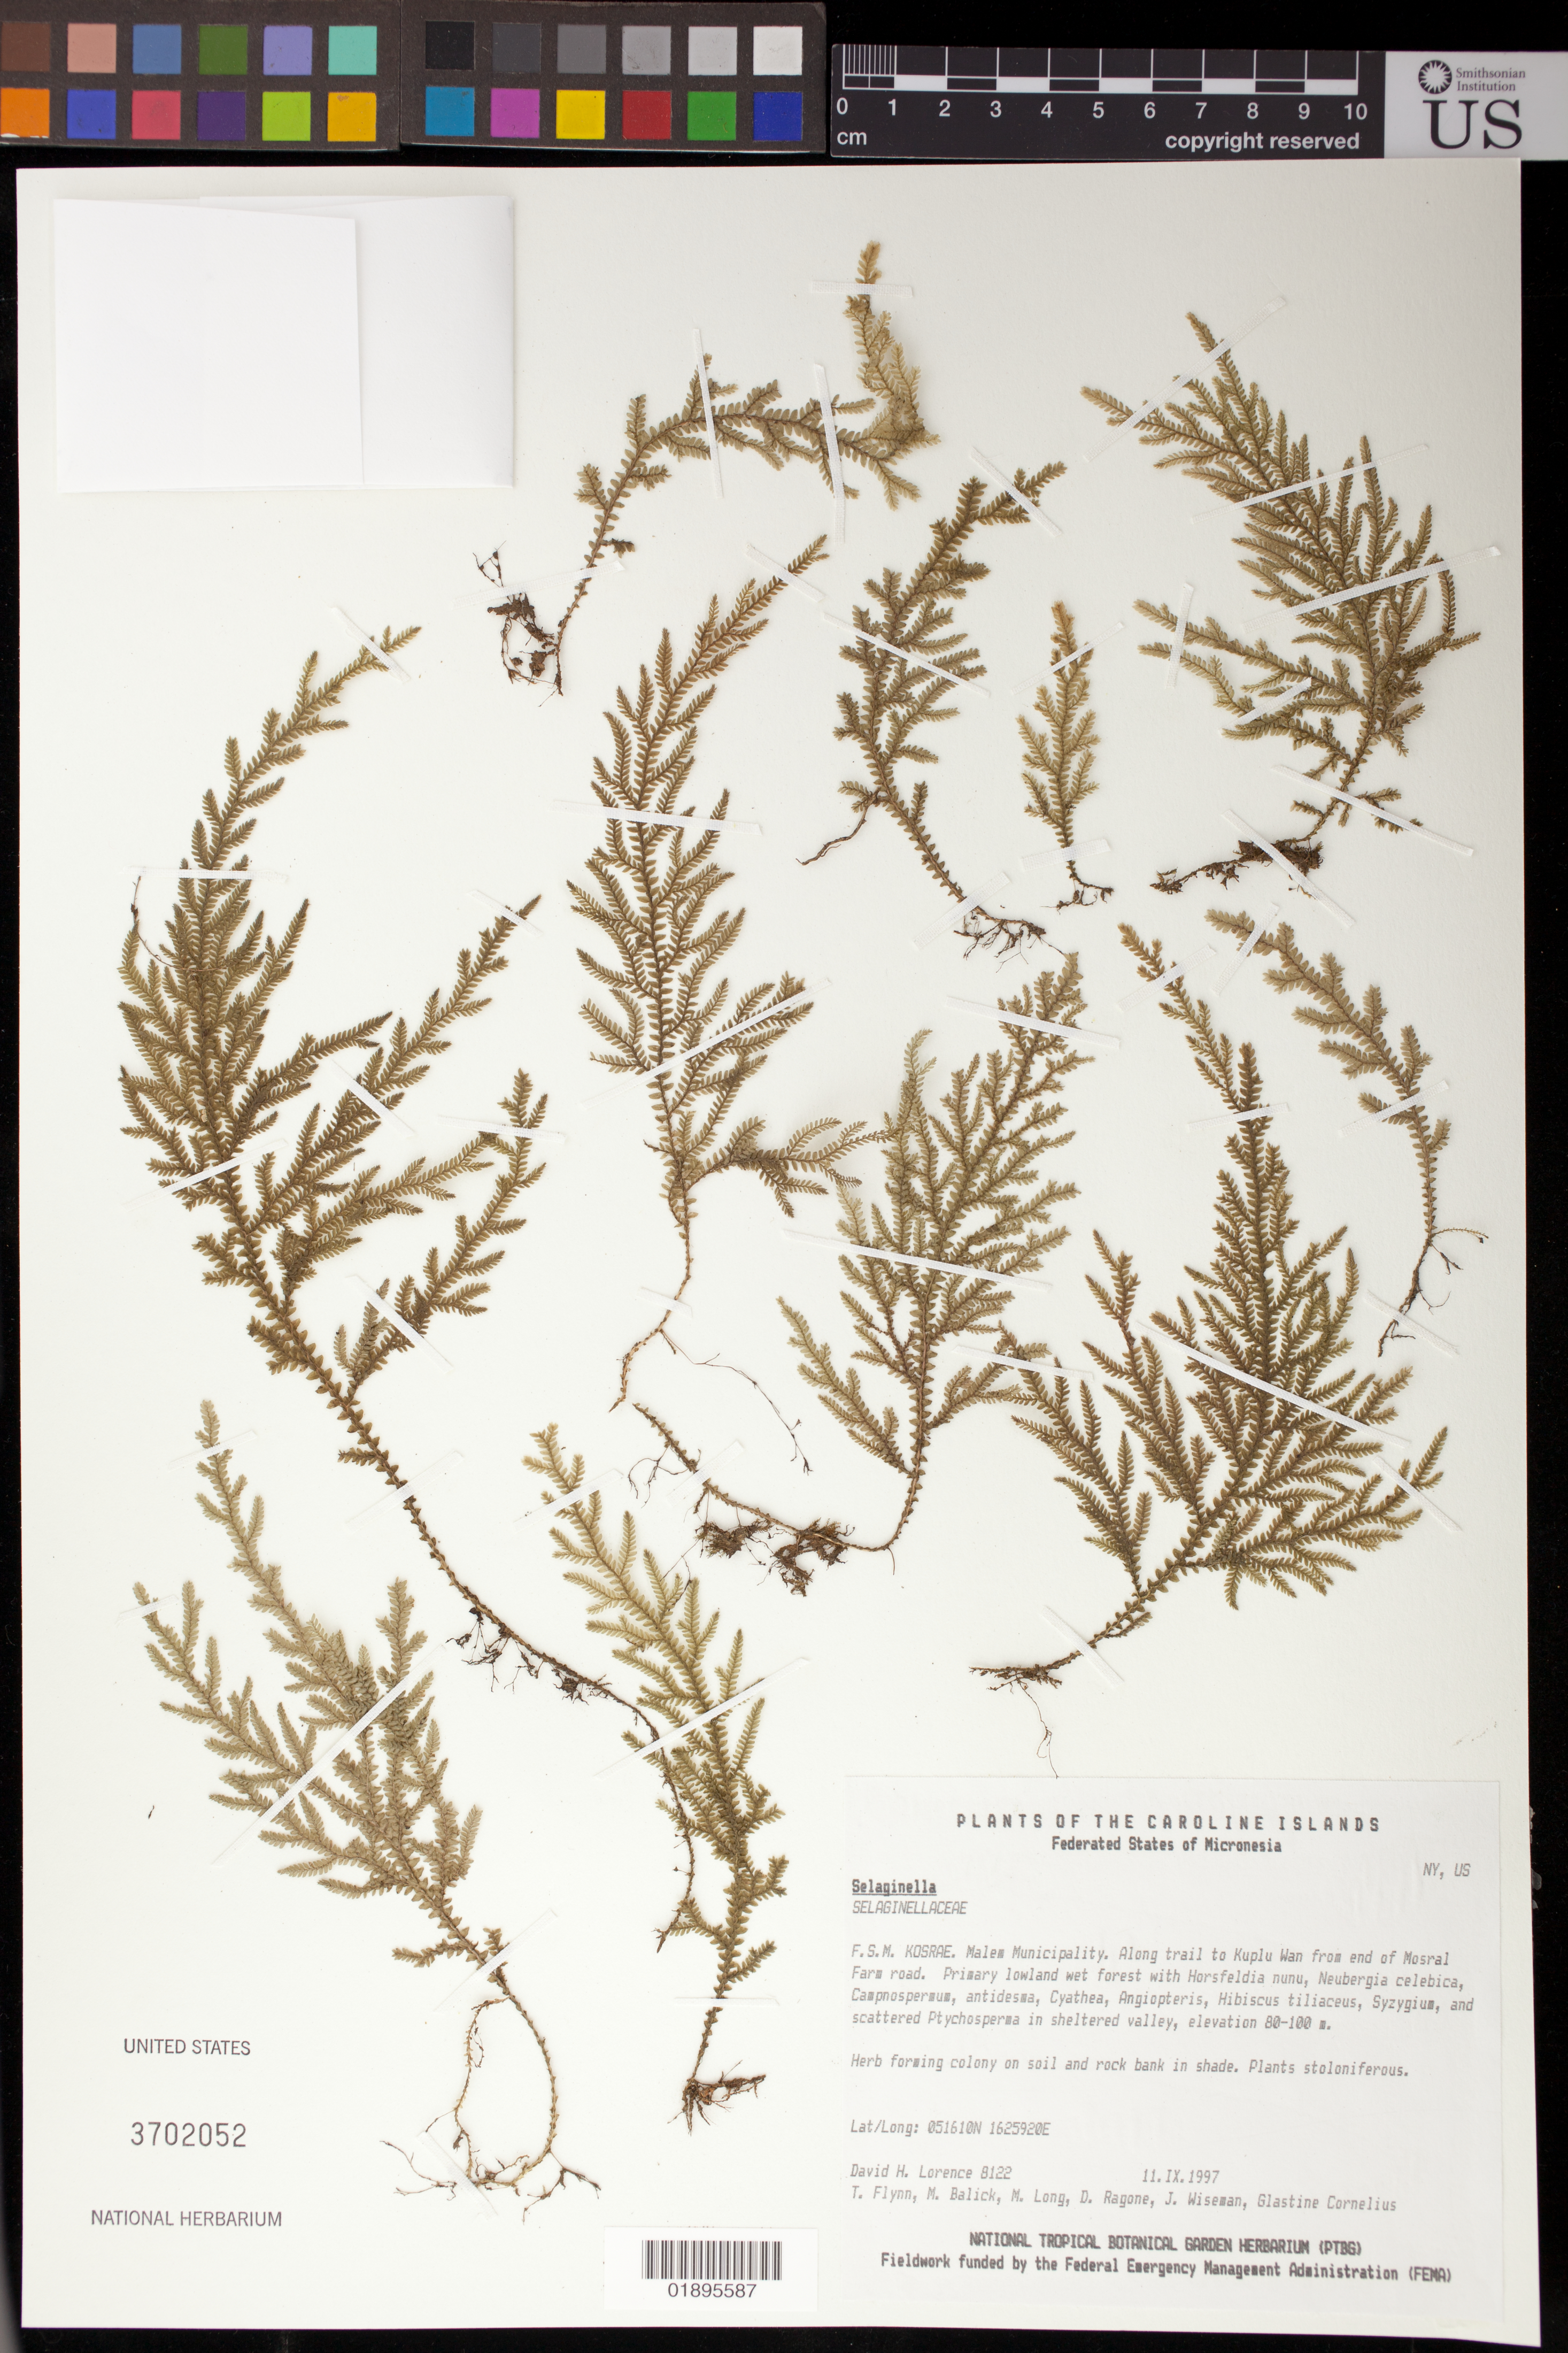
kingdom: Plantae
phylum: Tracheophyta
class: Lycopodiopsida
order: Selaginellales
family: Selaginellaceae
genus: Selaginella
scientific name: Selaginella kusaiensis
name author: Hosok.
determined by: Smith, A. C.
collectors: D. Lorence, T. W. Flynn, M. Balick, M. Long, D. Ragone, J. Wiseman & G. Cornelius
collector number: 8122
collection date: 1997-04-11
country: Micronesia, Federated States of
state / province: Kosrae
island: Kosrae [Kusaie]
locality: Malem municipality, Along trail to Kuplu Wan from end of Mosral Farm road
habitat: primary lowland wet forest; sheltered valley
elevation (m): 80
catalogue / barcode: US 3702052